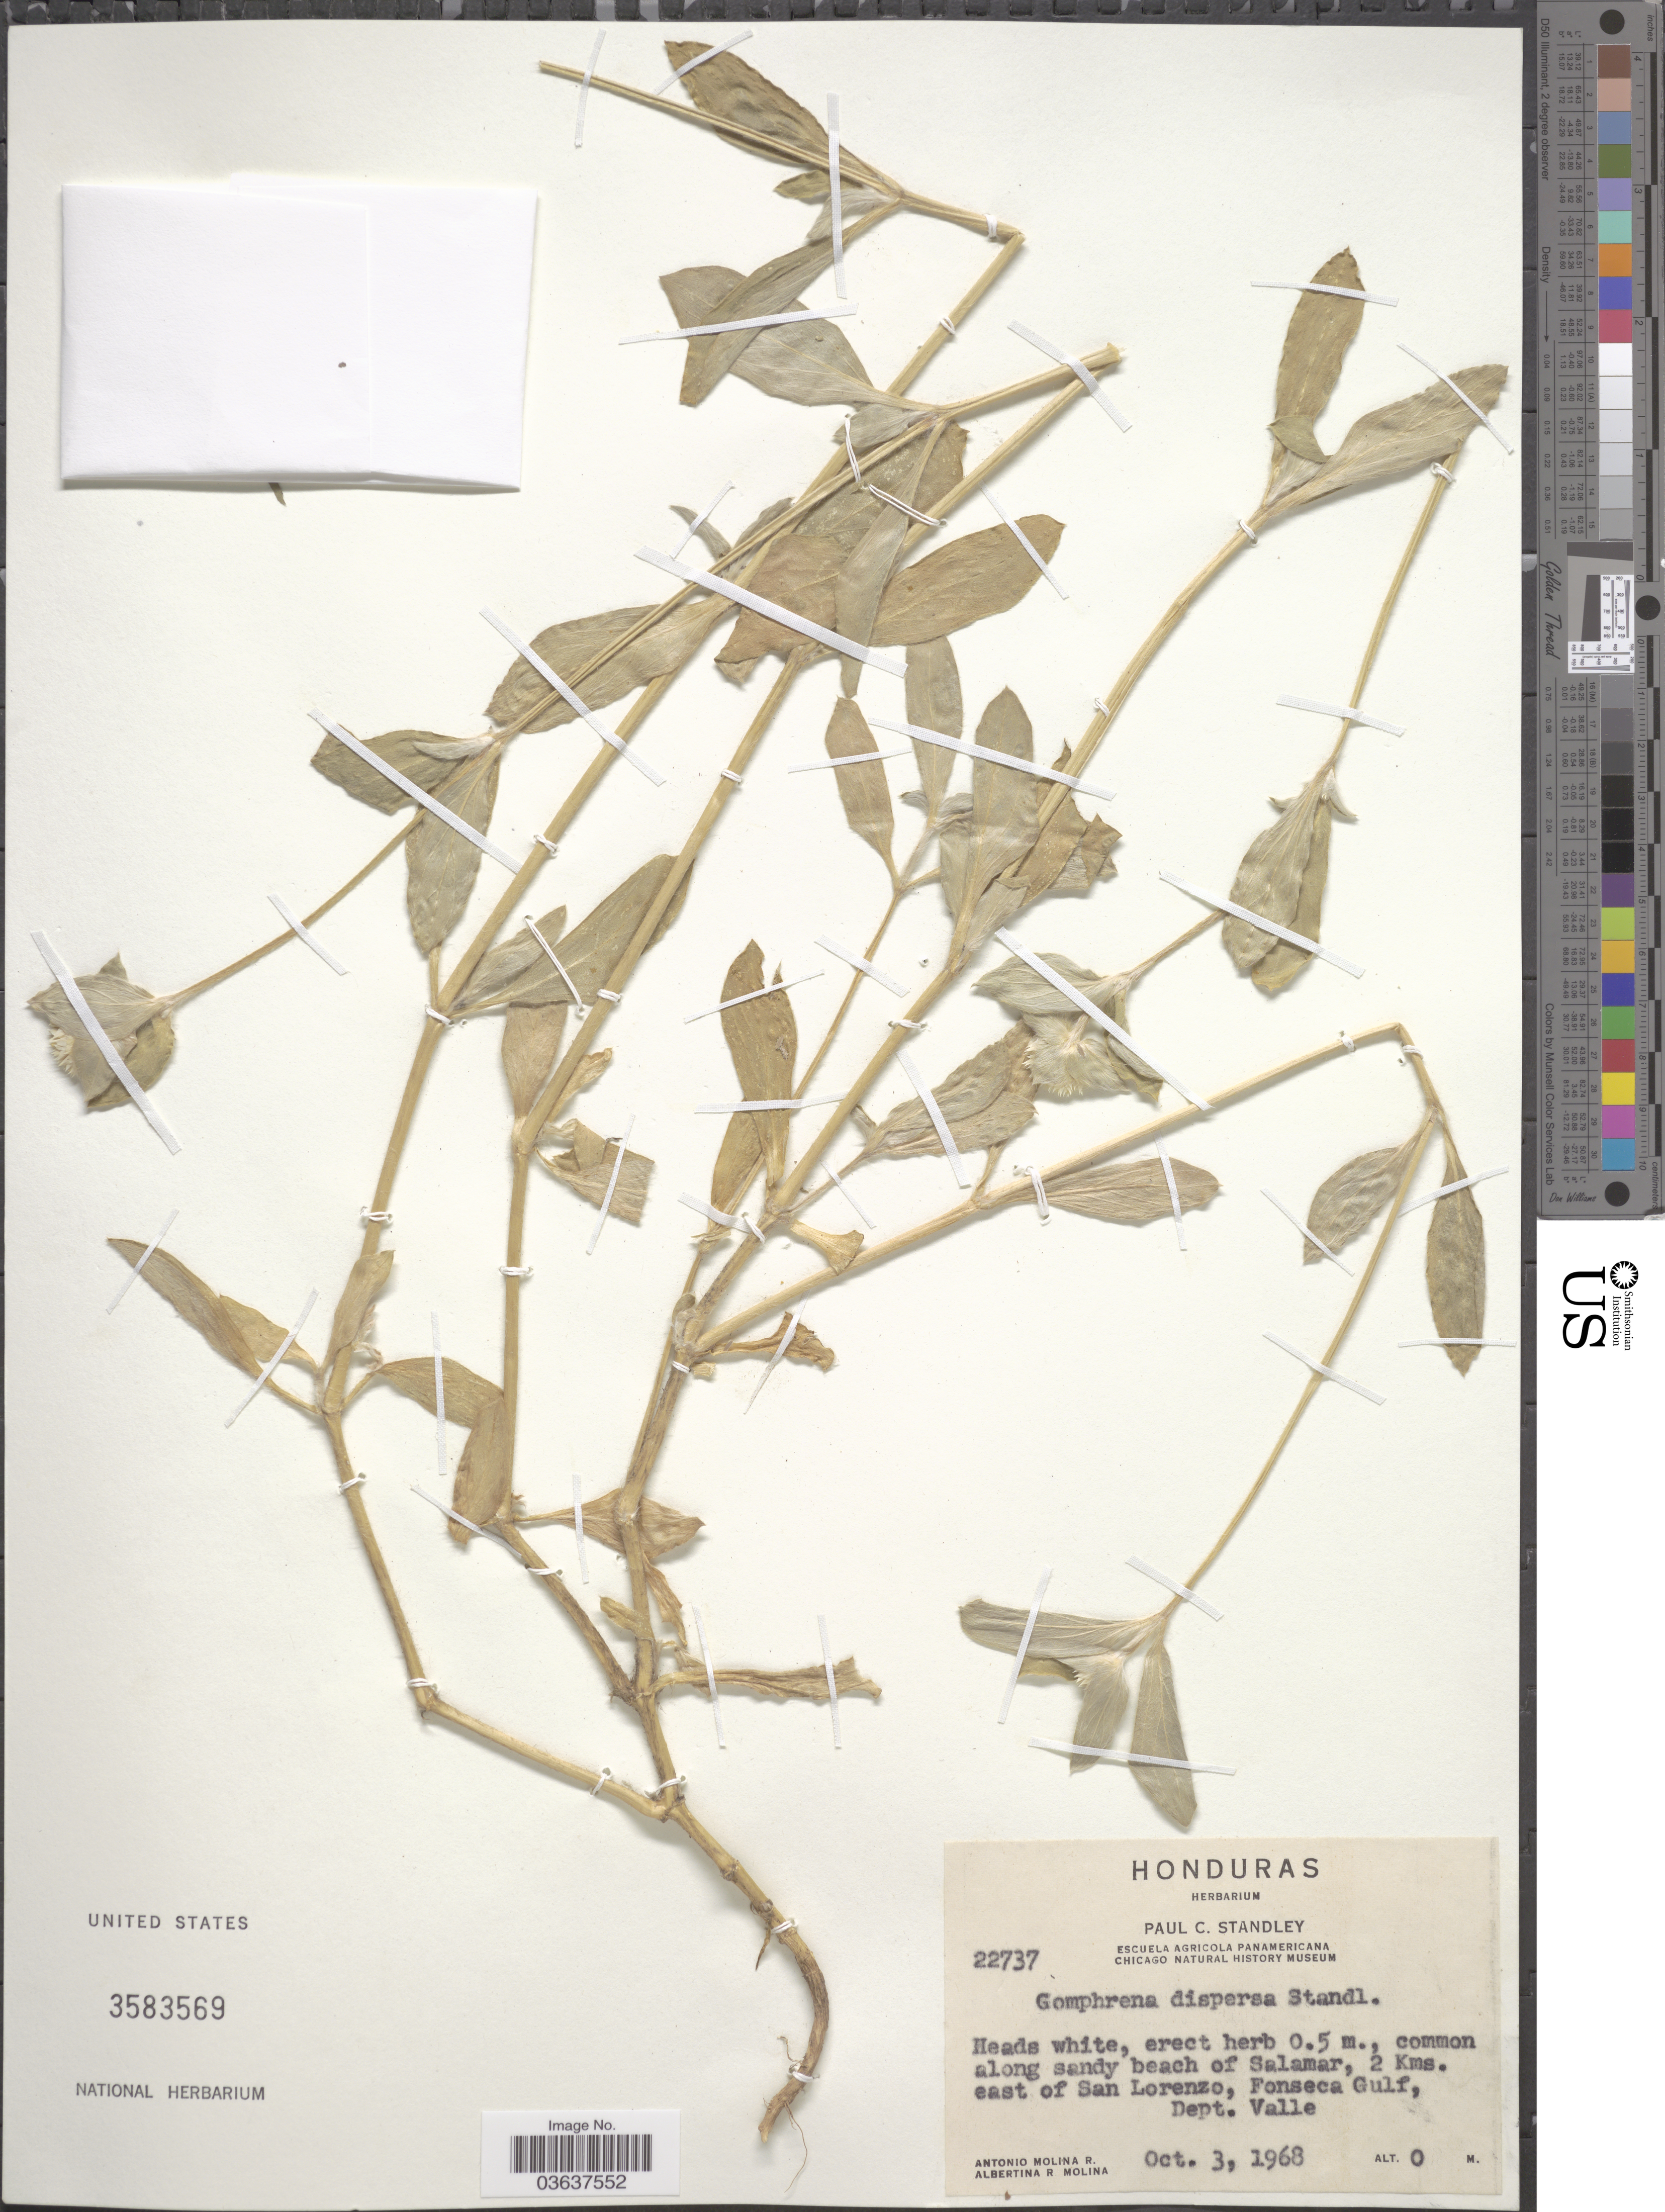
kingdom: Plantae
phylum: Tracheophyta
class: Magnoliopsida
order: Caryophyllales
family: Amaranthaceae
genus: Gomphrena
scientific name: Gomphrena dispersa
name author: Standl.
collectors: A. Molina R. & A. R. Molina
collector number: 22737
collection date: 1968-10-03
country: Honduras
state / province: Valle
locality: Along sandy beach of Salamar, 2 Kms. east of San Lorenzo, Fonseca Gulf, Dept. Valle.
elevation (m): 0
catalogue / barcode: US 3583569